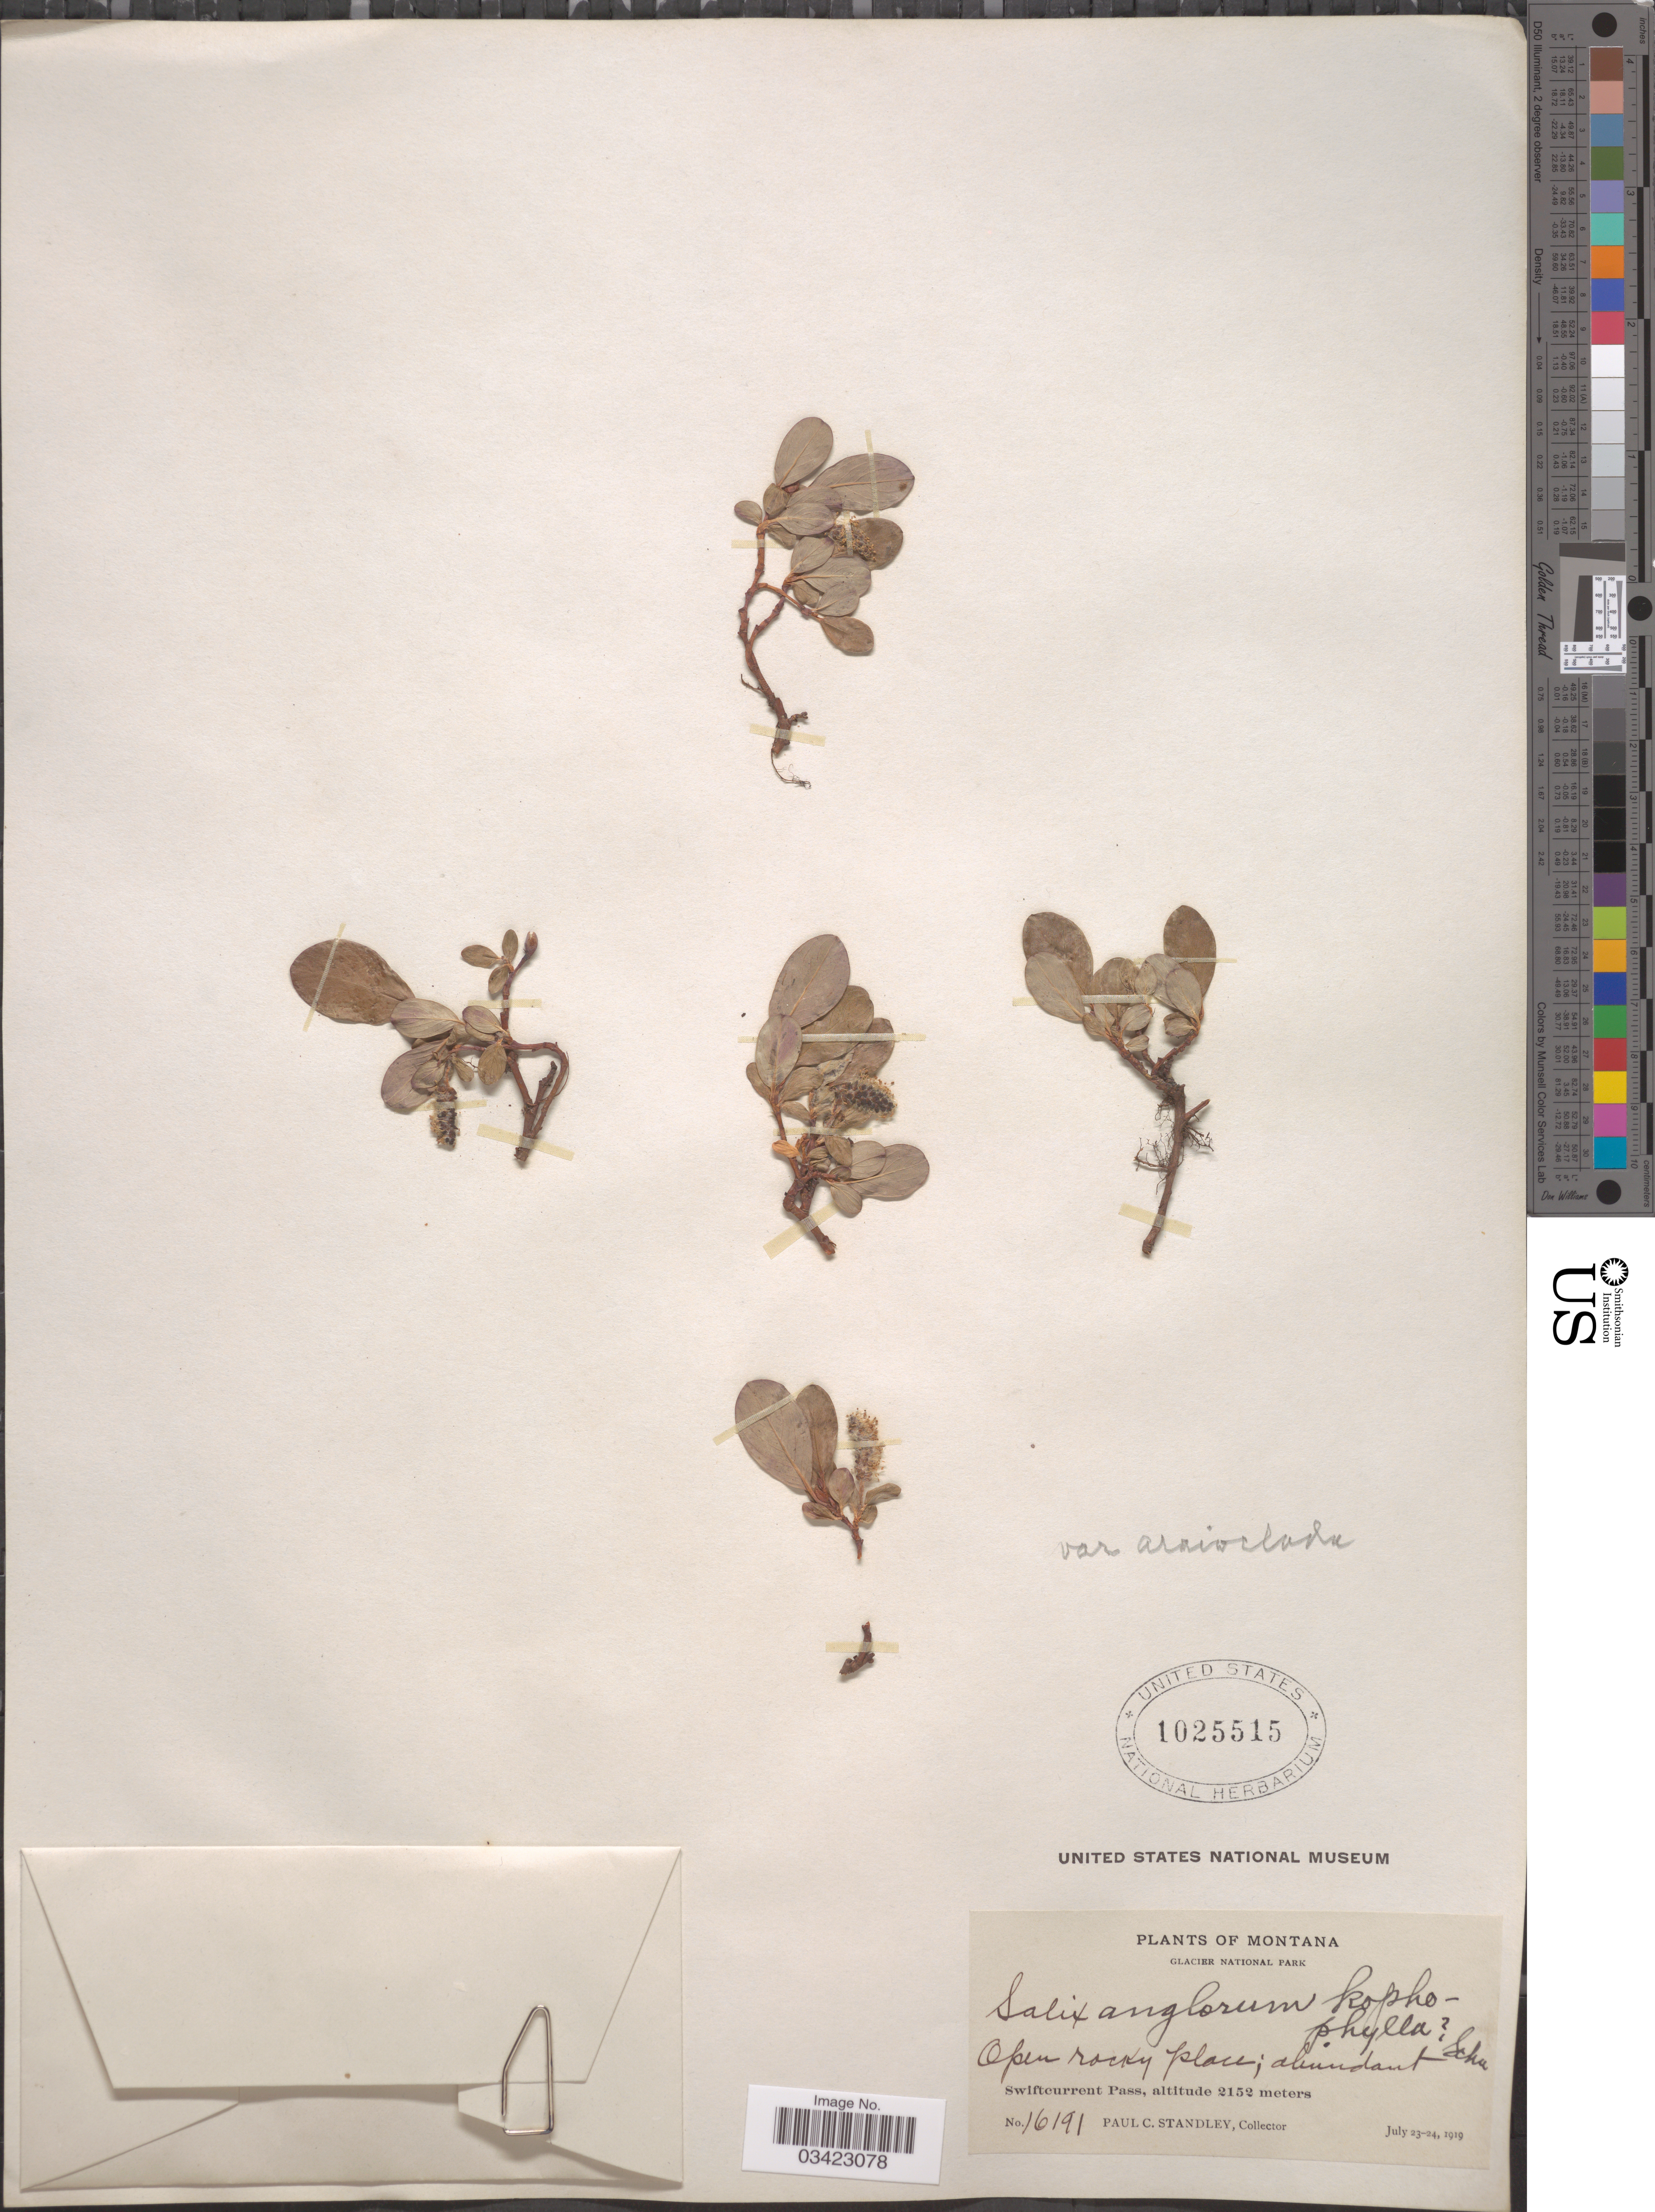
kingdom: Plantae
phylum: Tracheophyta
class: Magnoliopsida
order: Malpighiales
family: Salicaceae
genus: Salix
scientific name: Salix anglorum var. araioclada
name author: C.K. Schneid.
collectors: P. C. Standley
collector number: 16191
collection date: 1919-07-23/1919-07-24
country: United States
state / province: Montana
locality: Glacier National Park. Swiftcurrent Pass.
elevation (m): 2152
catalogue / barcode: US 1025515